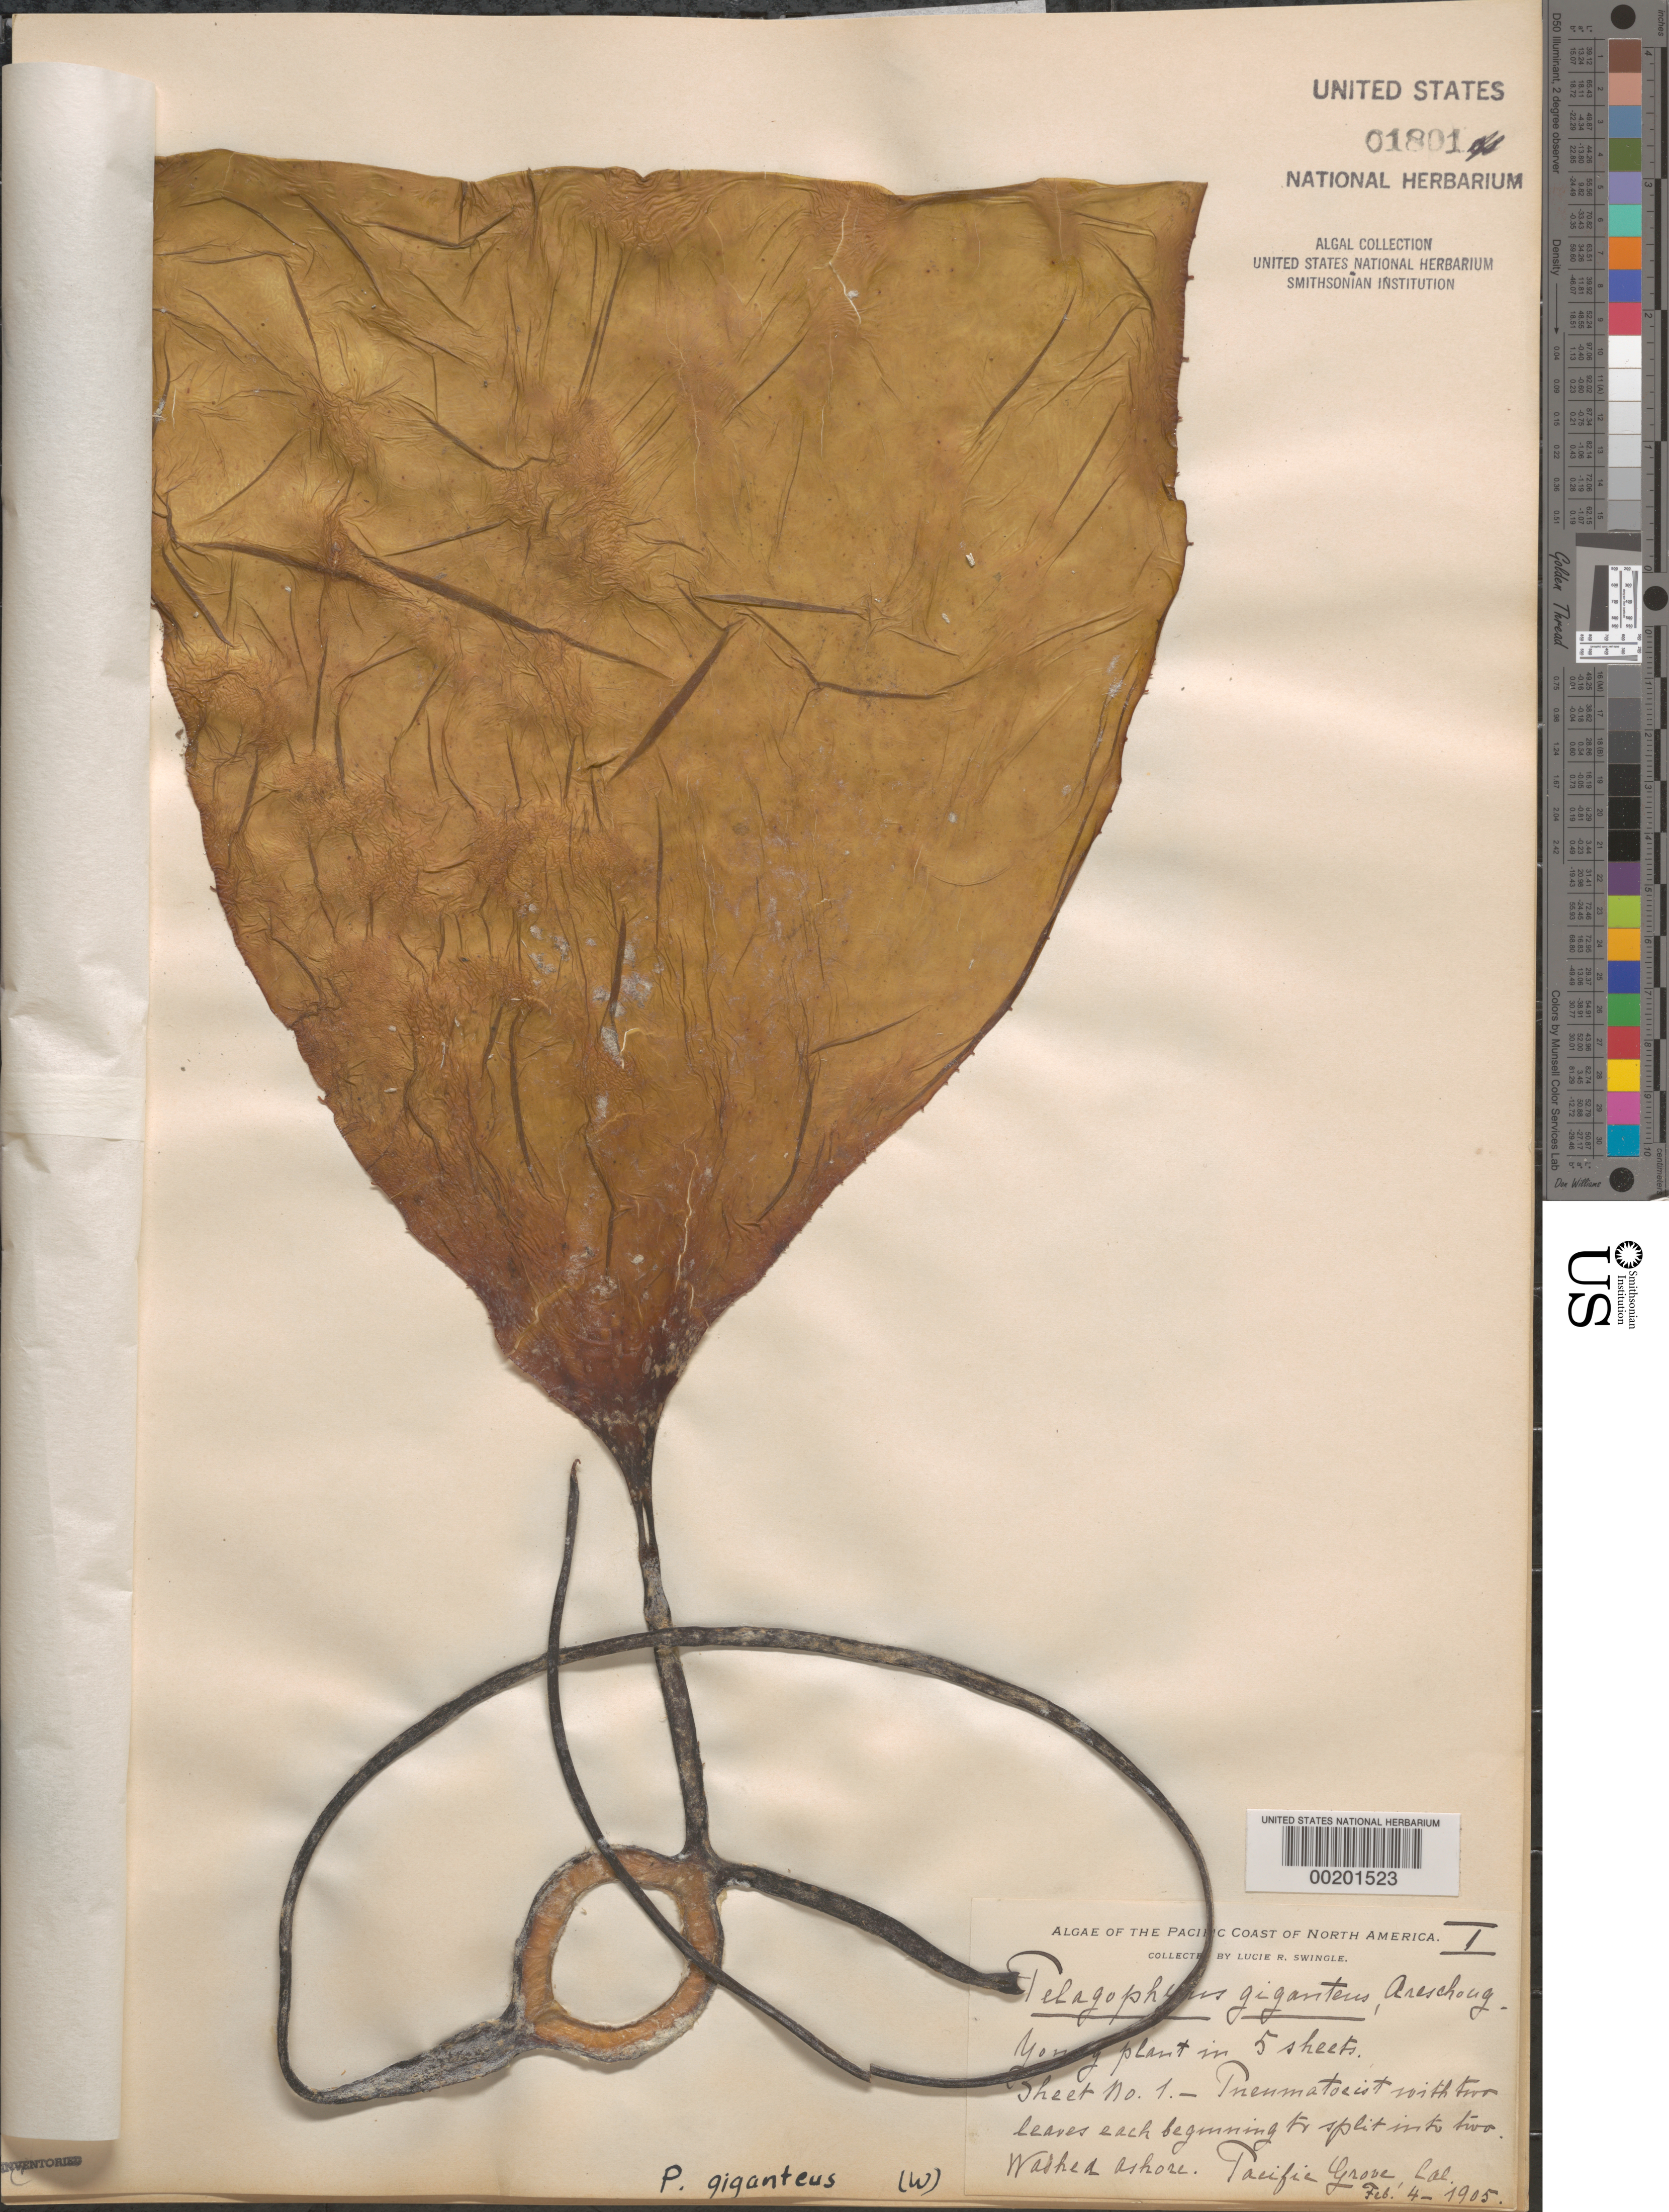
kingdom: Chromista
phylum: Ochrophyta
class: Phaeophyceae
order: Laminariales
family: Laminariaceae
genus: Pelagophycus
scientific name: Pelagophycus porra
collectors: L. Swingle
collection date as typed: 04 Feb 1905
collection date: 1905-02-04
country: United States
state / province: California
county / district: Monterey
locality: Pacific Grove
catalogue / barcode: US 1801